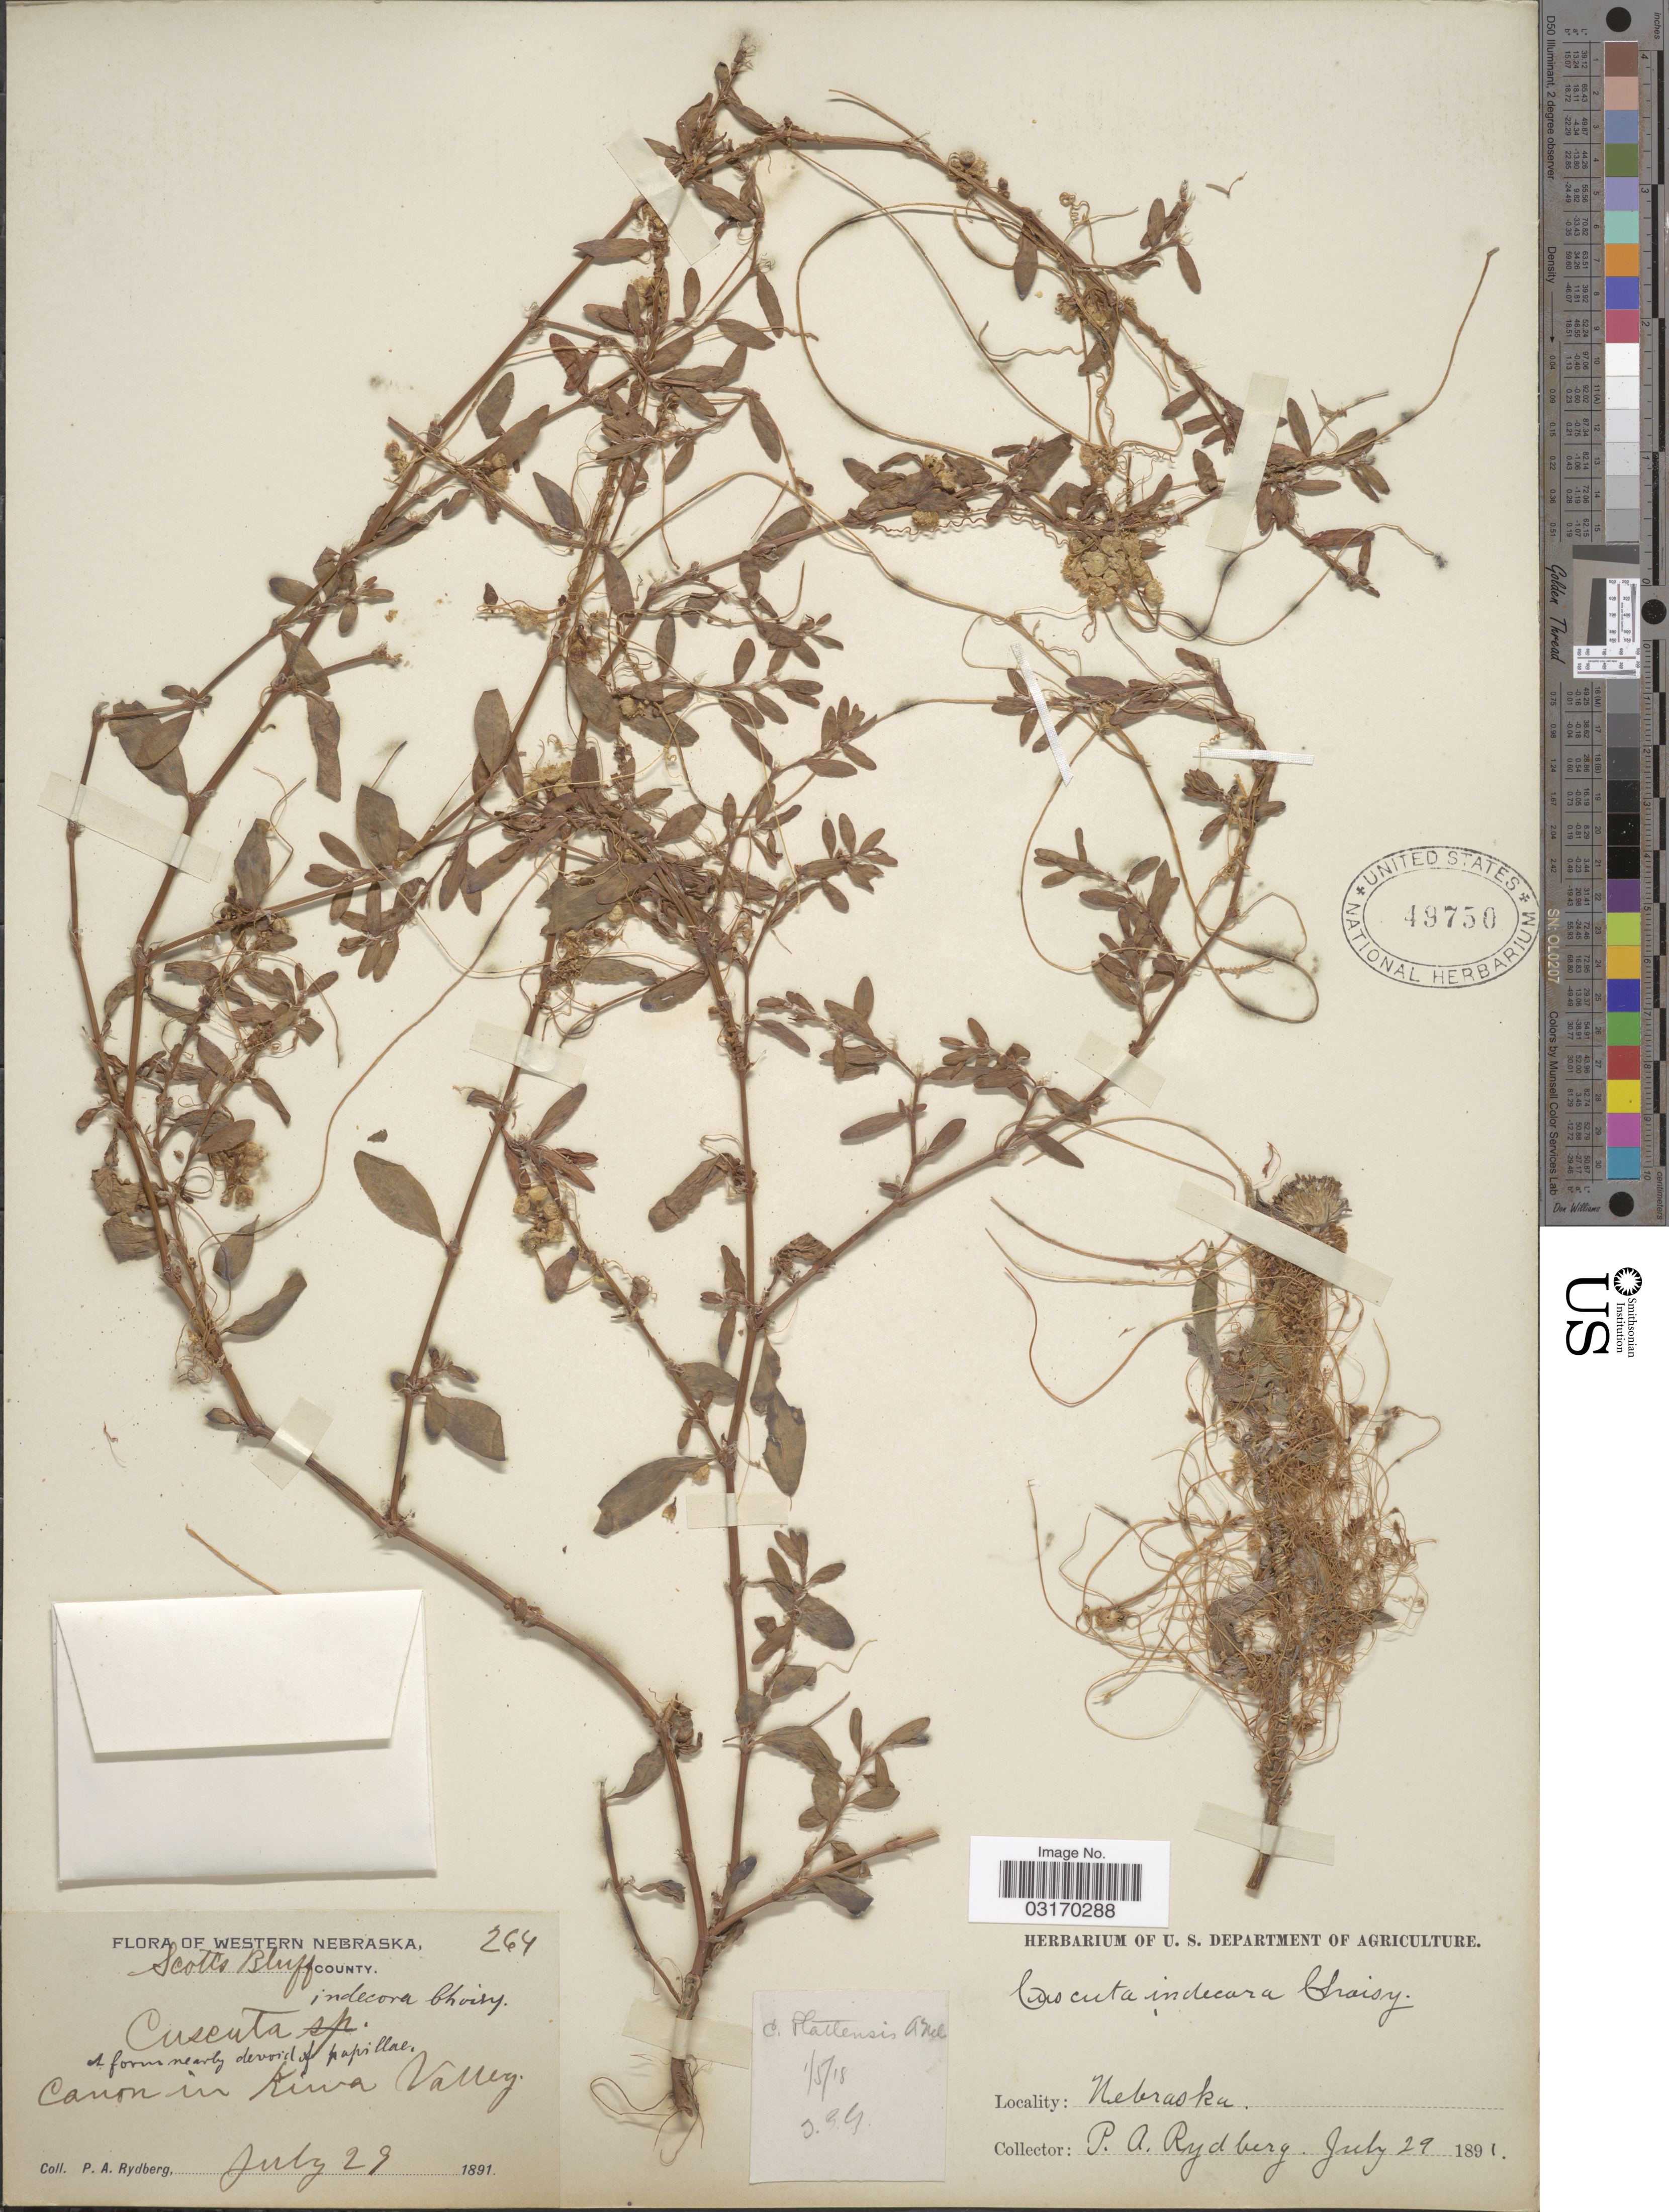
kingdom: Plantae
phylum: Tracheophyta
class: Magnoliopsida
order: Solanales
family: Convolvulaceae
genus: Cuscuta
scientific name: Cuscuta plattensis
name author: A. Nelson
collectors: P. A. Rydberg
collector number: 264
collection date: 1891-07-29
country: United States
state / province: Nebraska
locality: Western Nebraska. Scotts Bluff County. Canon in Kiwa [interpreted] Valley.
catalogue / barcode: US 49750